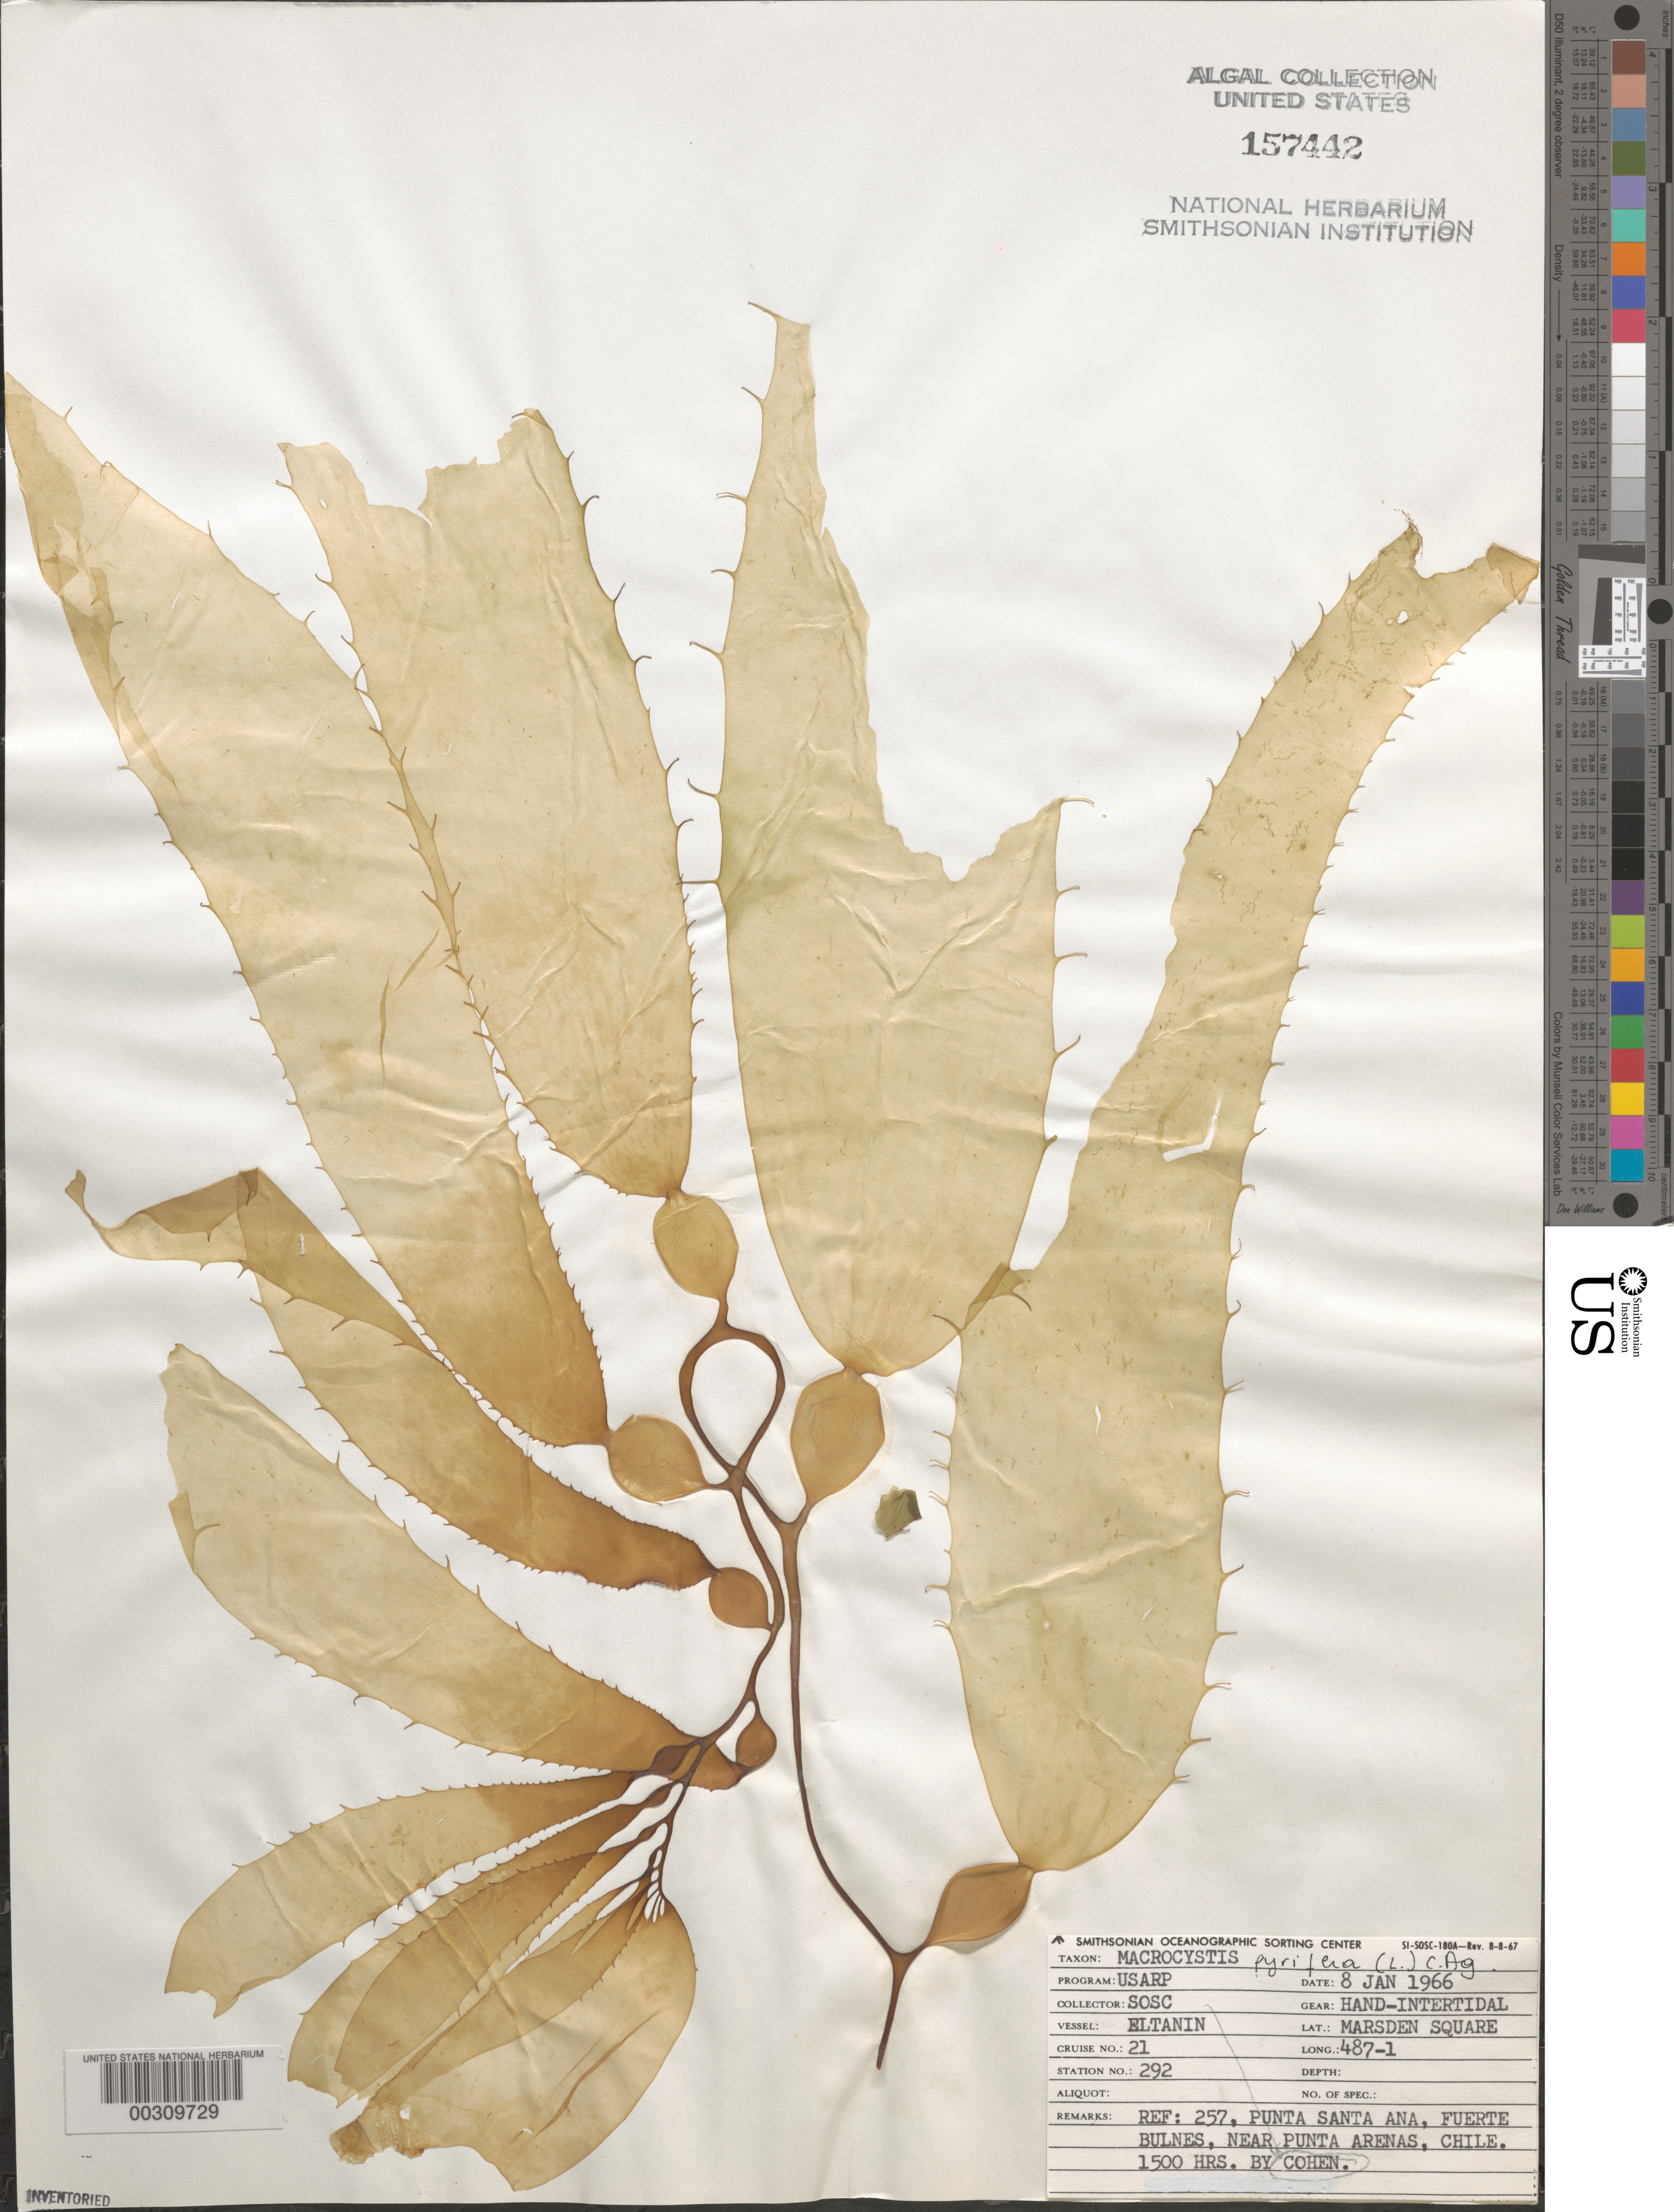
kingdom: Chromista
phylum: Ochrophyta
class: Phaeophyceae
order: Laminariales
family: Laminariaceae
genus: Macrocystis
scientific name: Macrocystis pyrifera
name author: (L.) C. Agardh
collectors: A. Cohen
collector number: Station 292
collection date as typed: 08 Jan 1966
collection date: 1966-01-08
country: Chile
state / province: Magallanes y de la Antártica Chilena (XII)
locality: Punta Santa Ana, Fuerte Bulnes near Punta Arenas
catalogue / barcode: US 157442